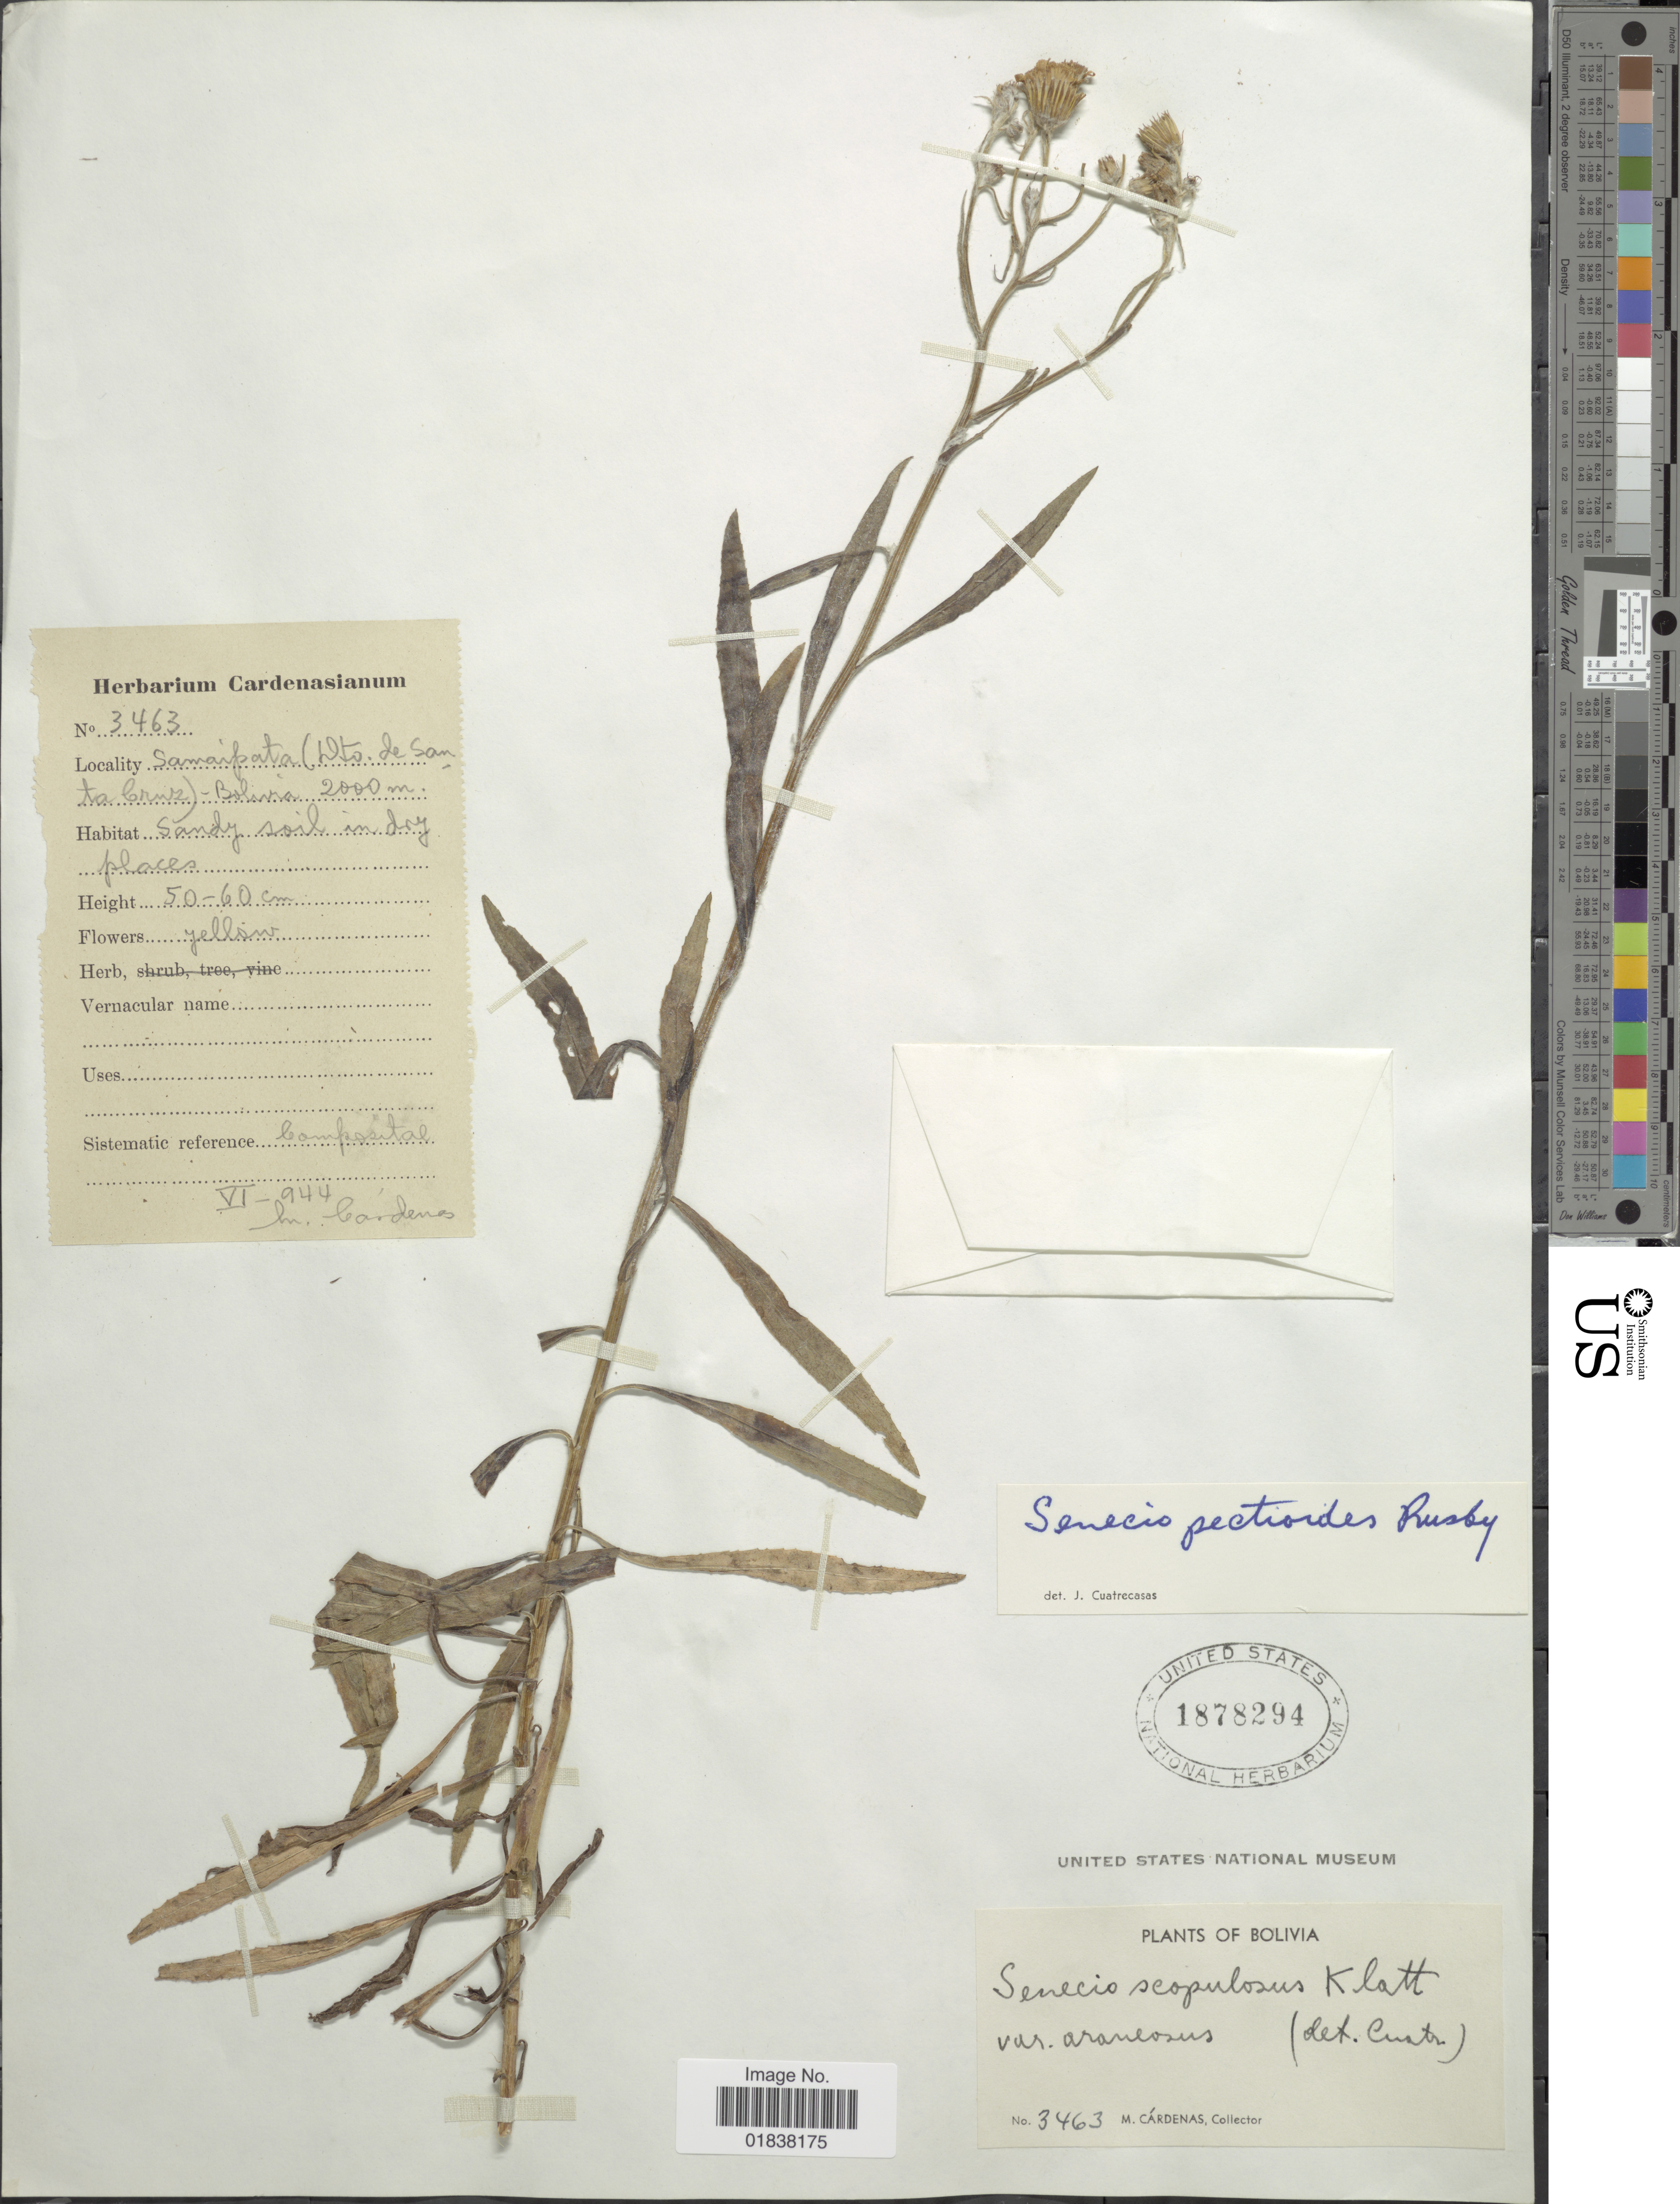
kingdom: Plantae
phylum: Tracheophyta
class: Magnoliopsida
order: Asterales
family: Asteraceae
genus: Senecio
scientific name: Senecio pectioides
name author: Rusby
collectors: M. Cárdenas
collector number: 3463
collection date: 1944-06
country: Bolivia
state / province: Santa Cruz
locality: Samaipata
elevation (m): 2000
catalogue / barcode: US 1878294